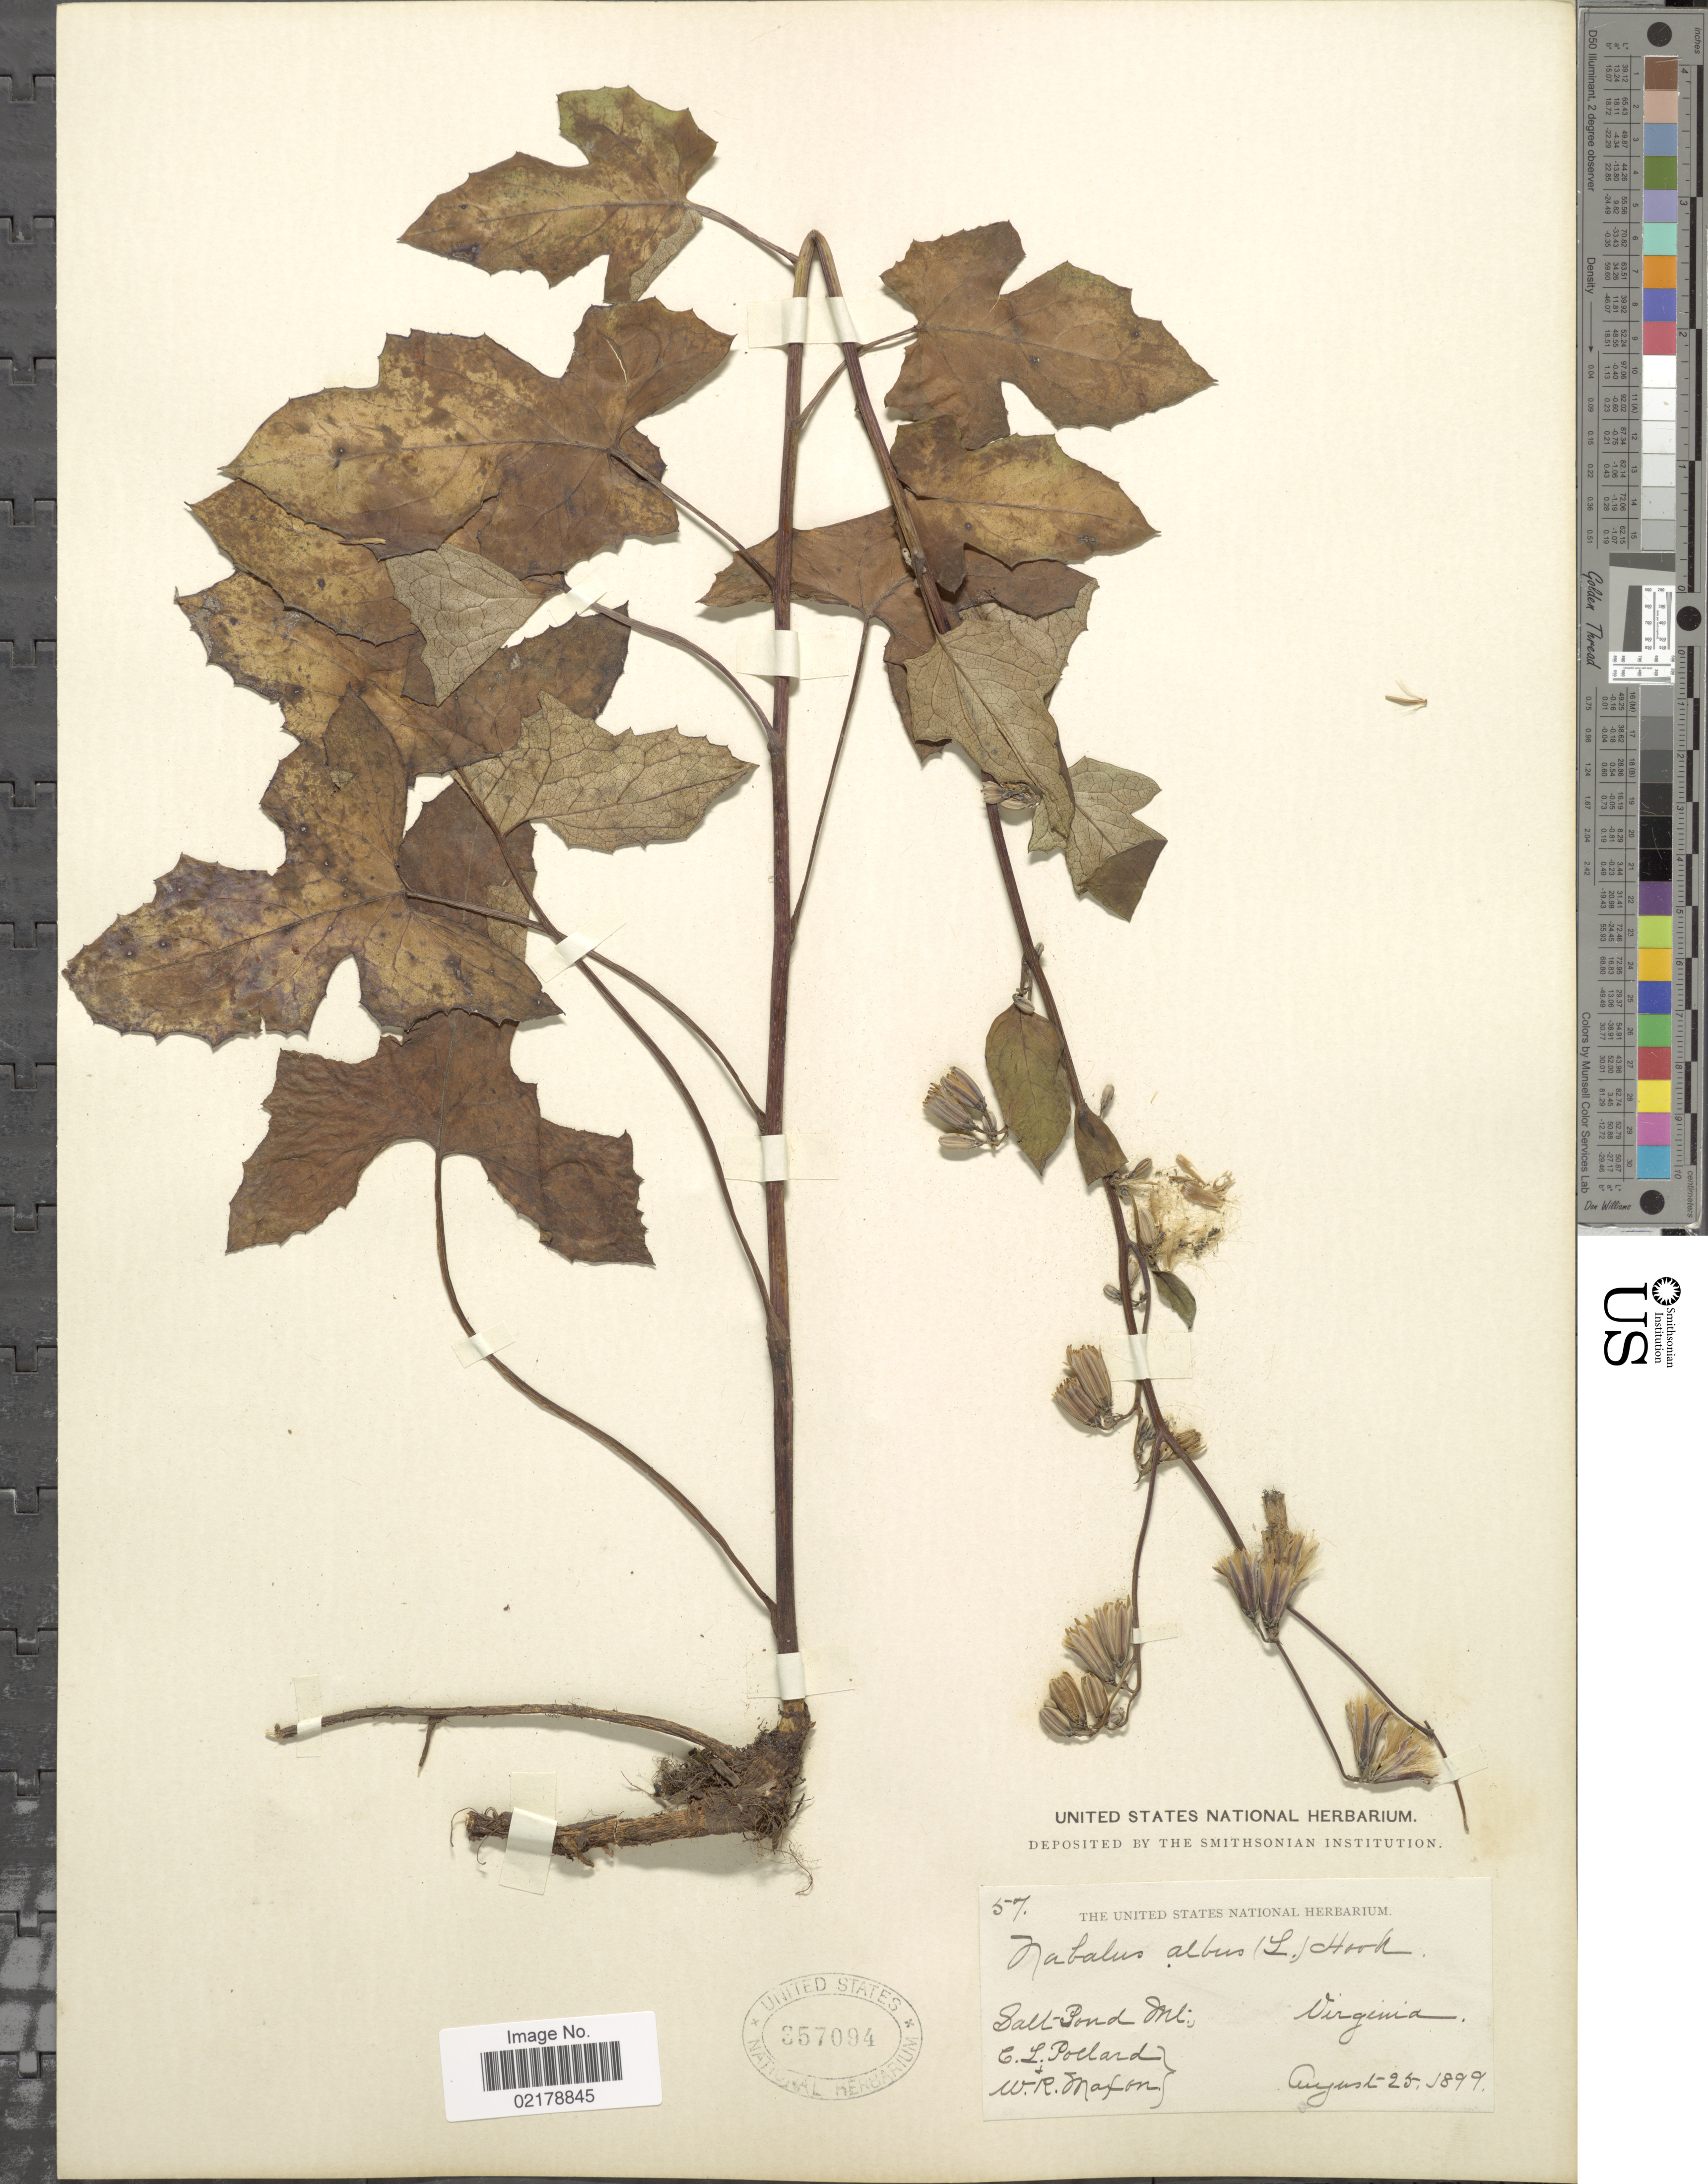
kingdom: Plantae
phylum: Tracheophyta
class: Magnoliopsida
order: Asterales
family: Asteraceae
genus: Nabalus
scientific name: Nabalus albus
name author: (L.) Hook.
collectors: C. L. Pollard & W. R. Maxon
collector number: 57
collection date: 1899-08-25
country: United States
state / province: Virginia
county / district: Giles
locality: Salt Pond Mt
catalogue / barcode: US 357094